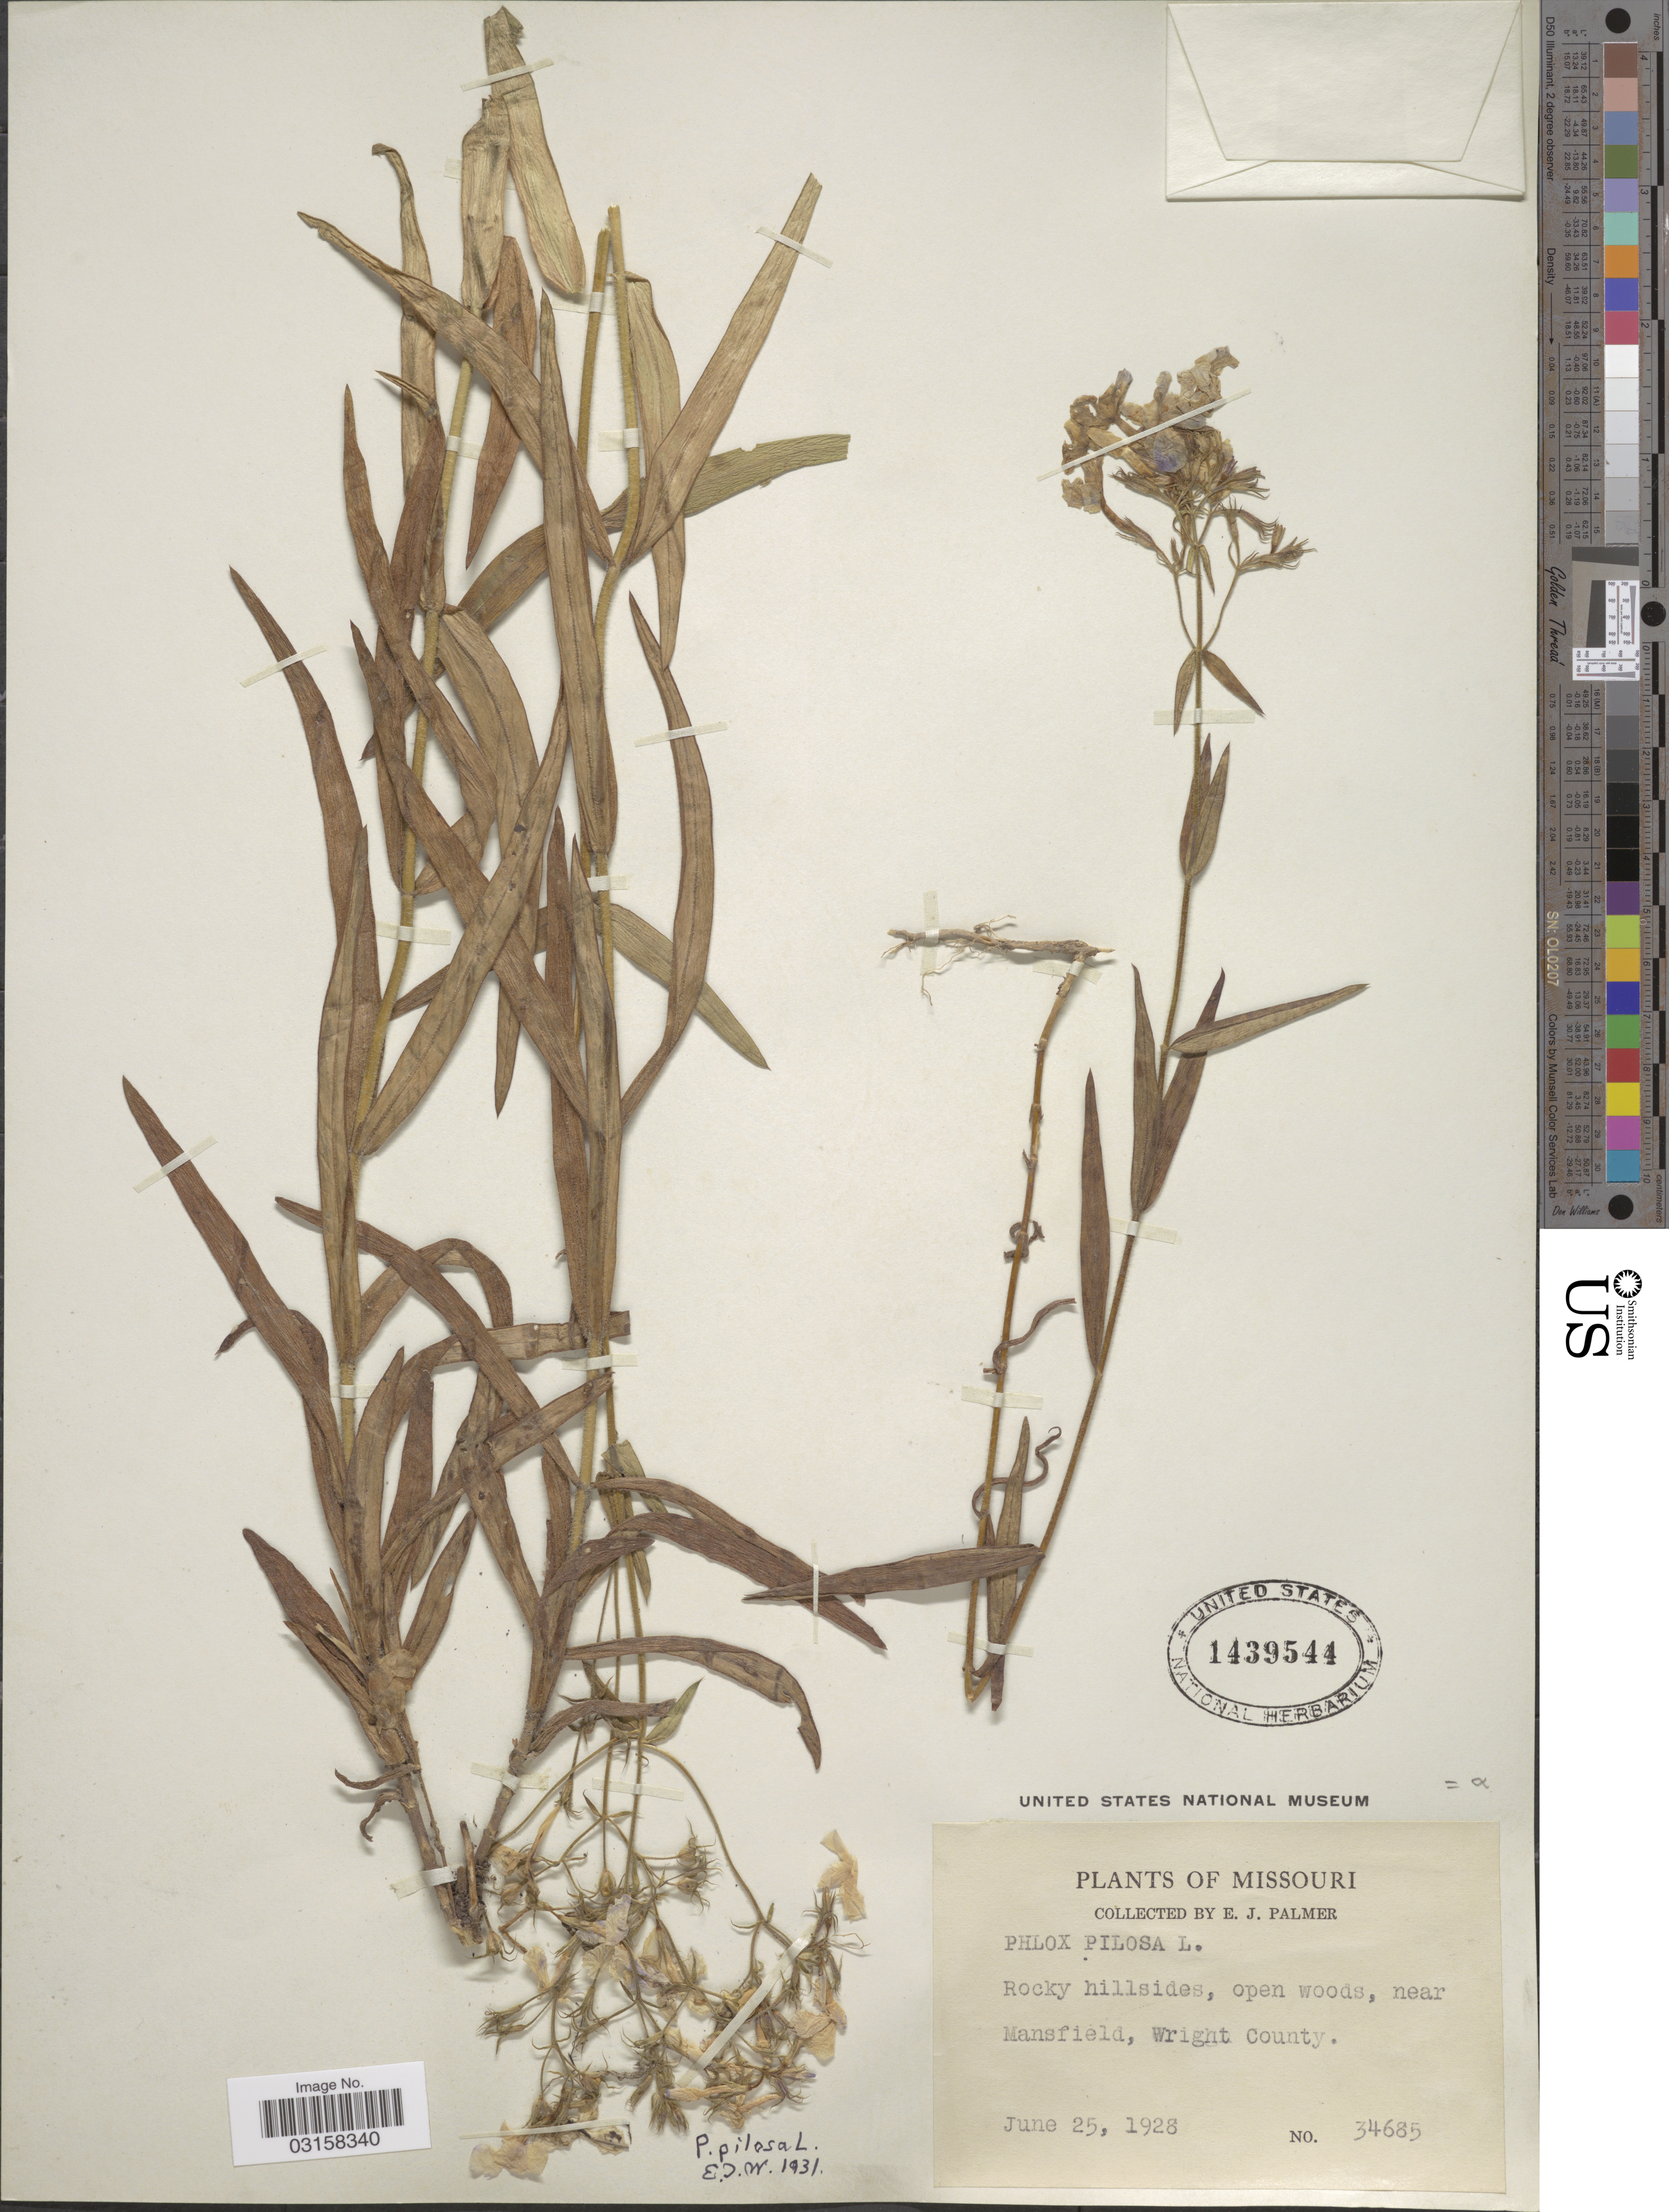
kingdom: Plantae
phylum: Tracheophyta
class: Magnoliopsida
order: Ericales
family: Polemoniaceae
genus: Phlox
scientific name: Phlox pilosa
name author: L.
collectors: E. J. Palmer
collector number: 34685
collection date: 1928-06-25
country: United States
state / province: Missouri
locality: Near Mansfield, Wright County.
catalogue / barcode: US 1439544